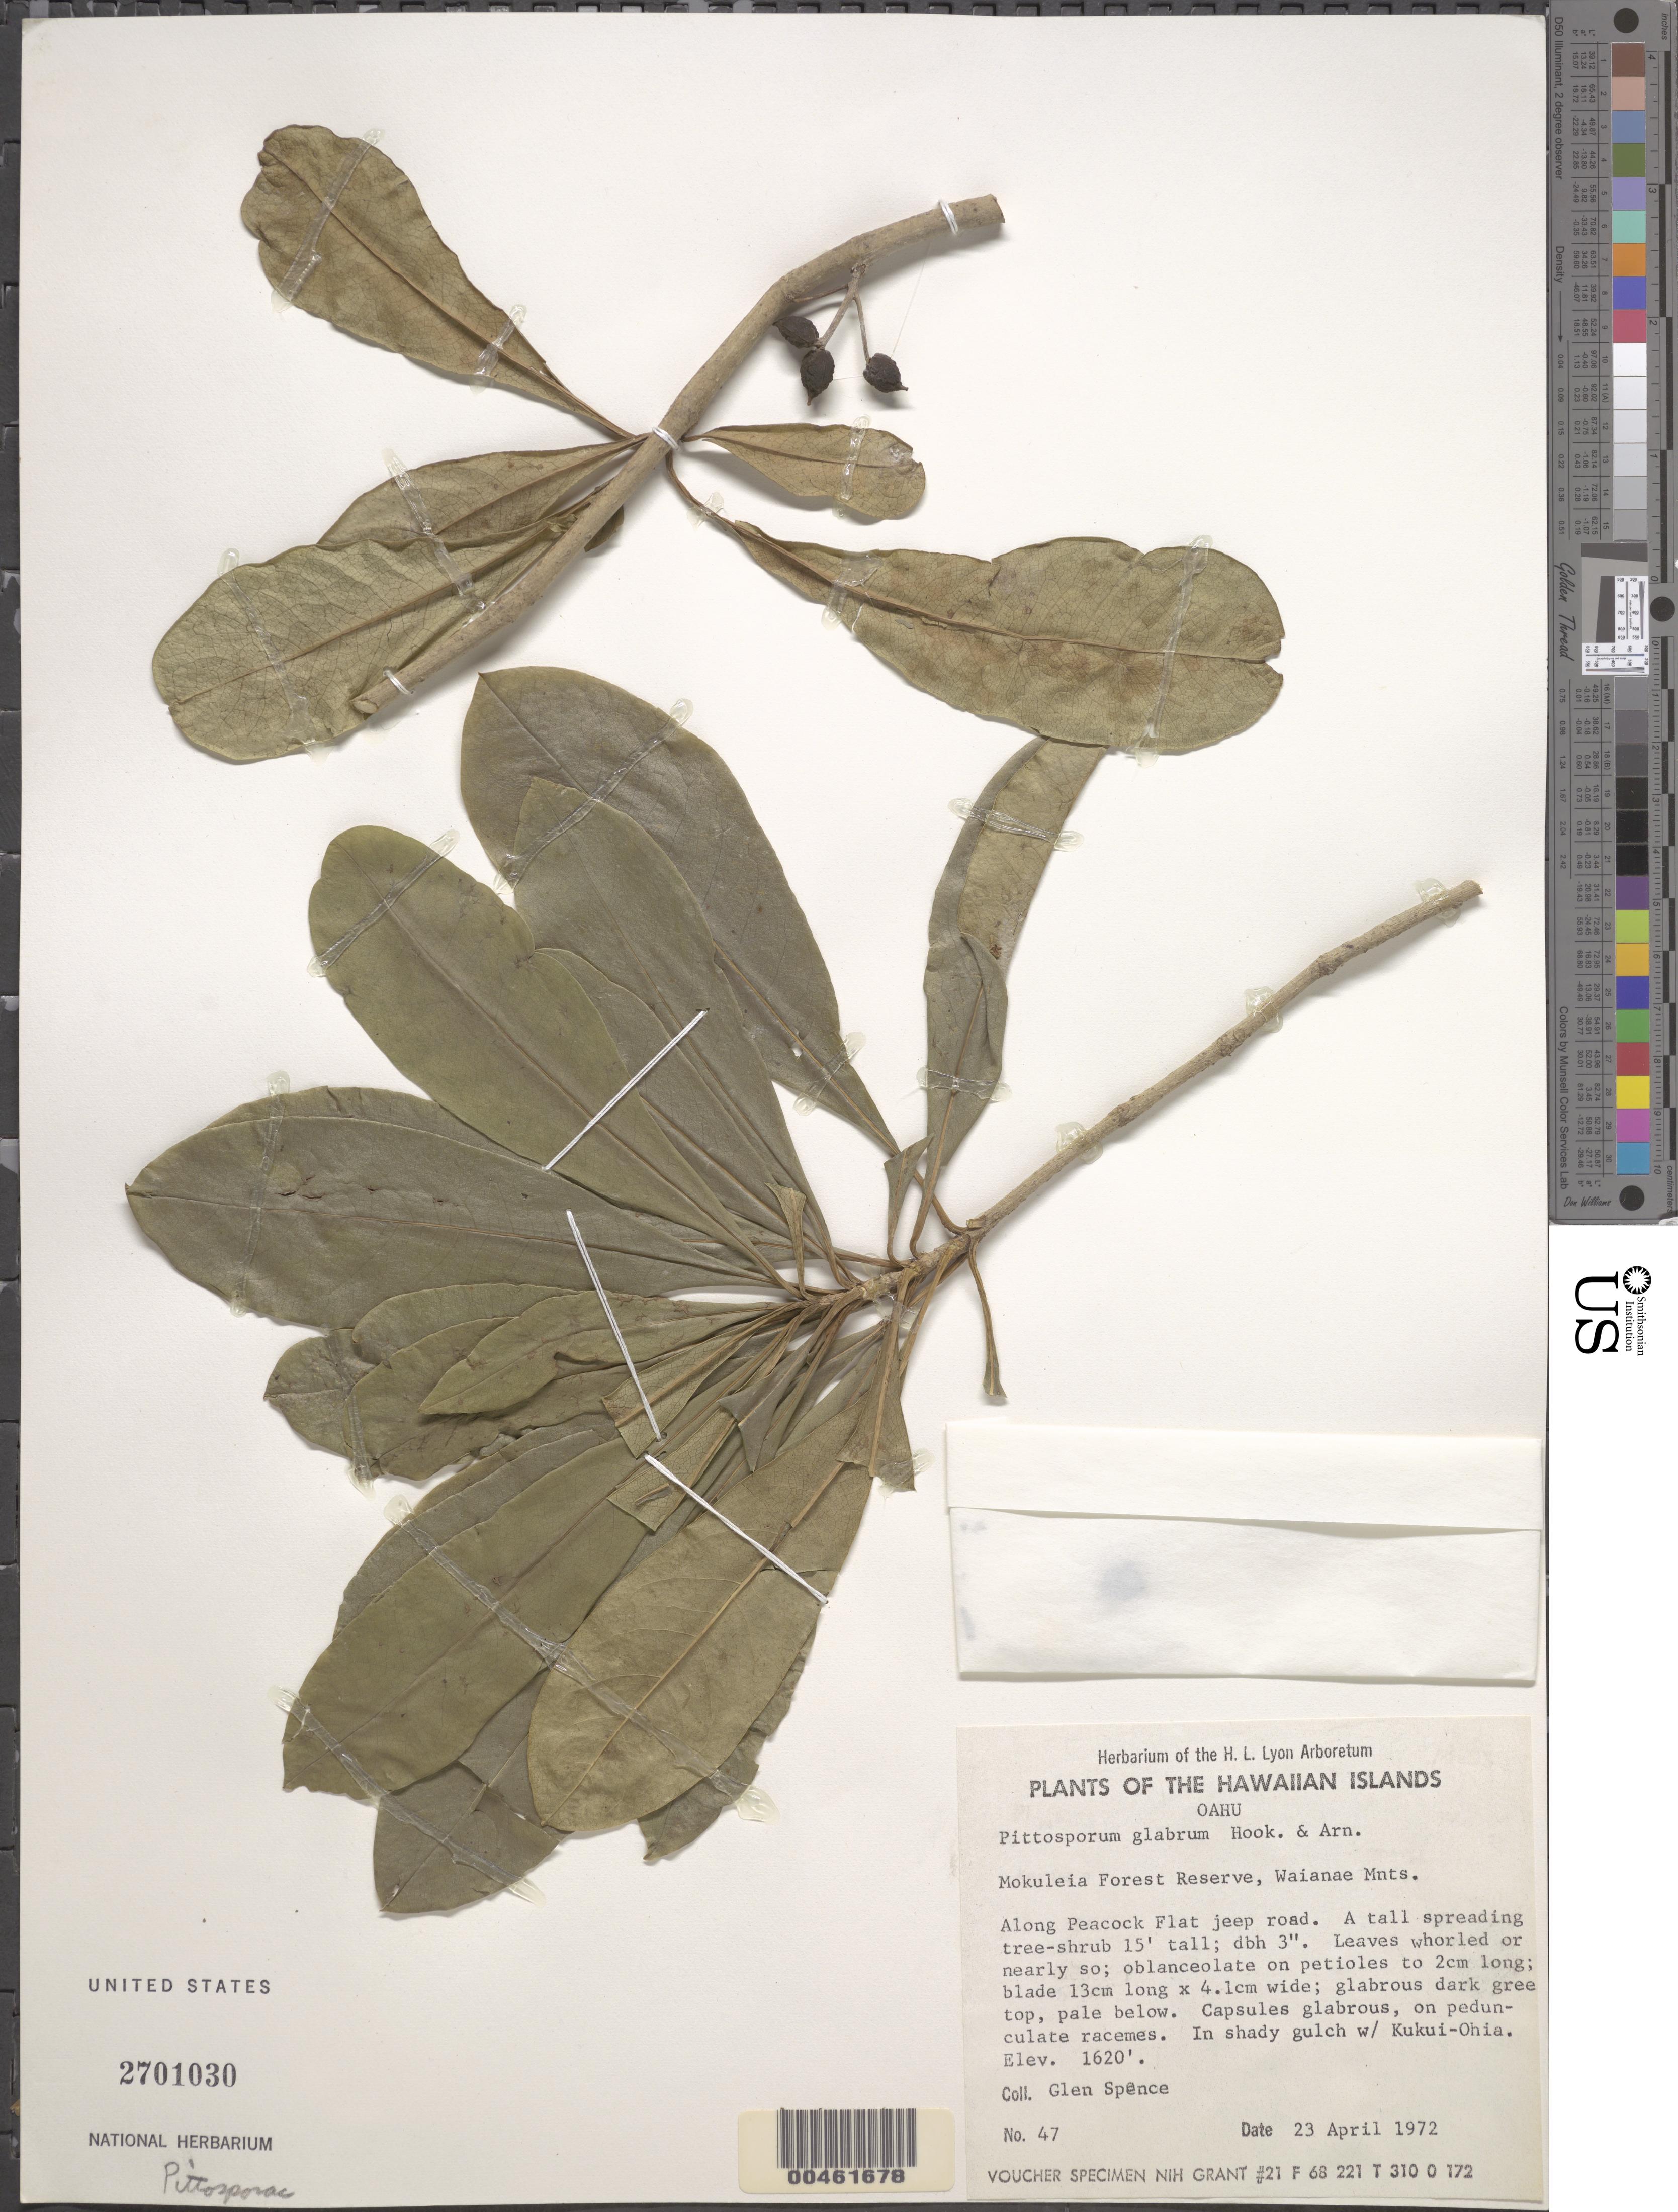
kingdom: Plantae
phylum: Tracheophyta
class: Magnoliopsida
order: Apiales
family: Pittosporaceae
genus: Pittosporum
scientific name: Pittosporum glabrum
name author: Hook. & Arn.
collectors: G. Spence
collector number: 47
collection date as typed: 23 Apr 1972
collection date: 1972-04-23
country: United States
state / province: Hawaii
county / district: Honolulu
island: Oahu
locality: Along Peacock Flat jeep road, Mokuleia Forest Reserve, Waianae Mnts.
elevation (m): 494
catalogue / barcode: US 2701030